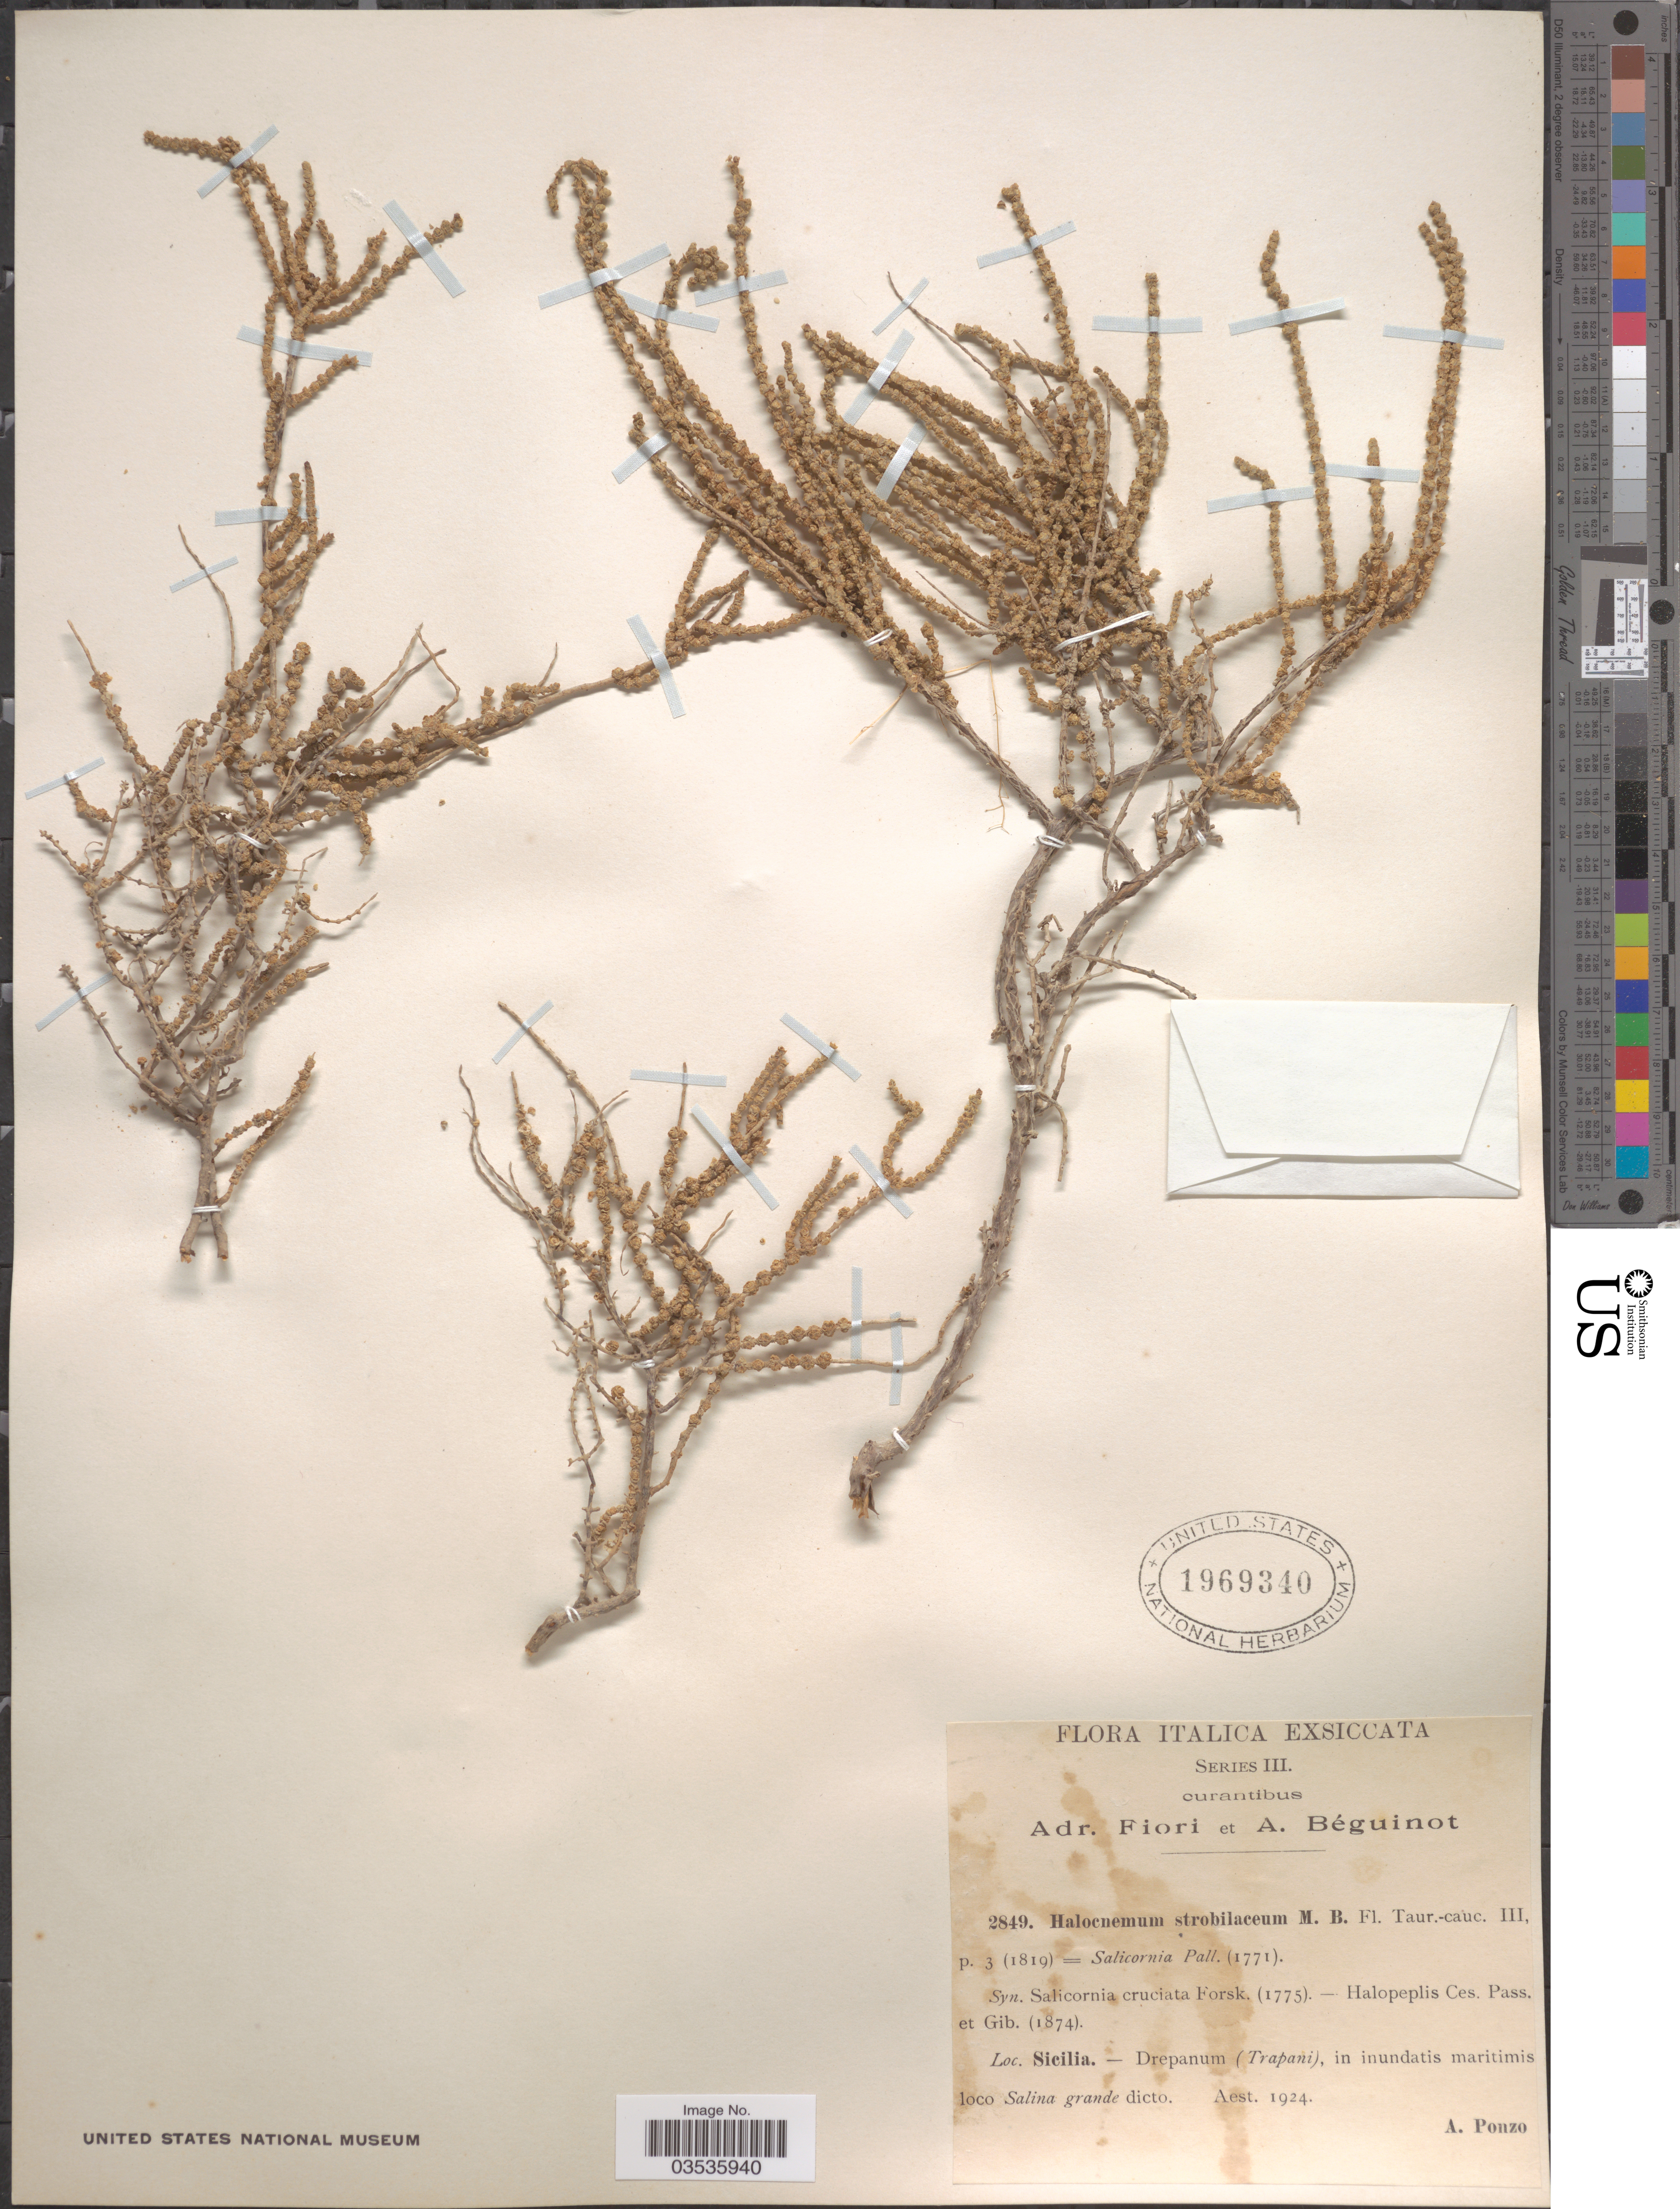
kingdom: Plantae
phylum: Tracheophyta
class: Magnoliopsida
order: Caryophyllales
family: Amaranthaceae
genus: Halocnemum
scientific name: Halocnemum strobilaceum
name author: (Pall.) M. Bieb.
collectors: A. Ponzo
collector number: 2849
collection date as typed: Aest. 1906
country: Italy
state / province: Siciliana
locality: Sicilia. - Drepanum (Trapani), in inundatis maritimis loco Salina grande dicto.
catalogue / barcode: US 1969340